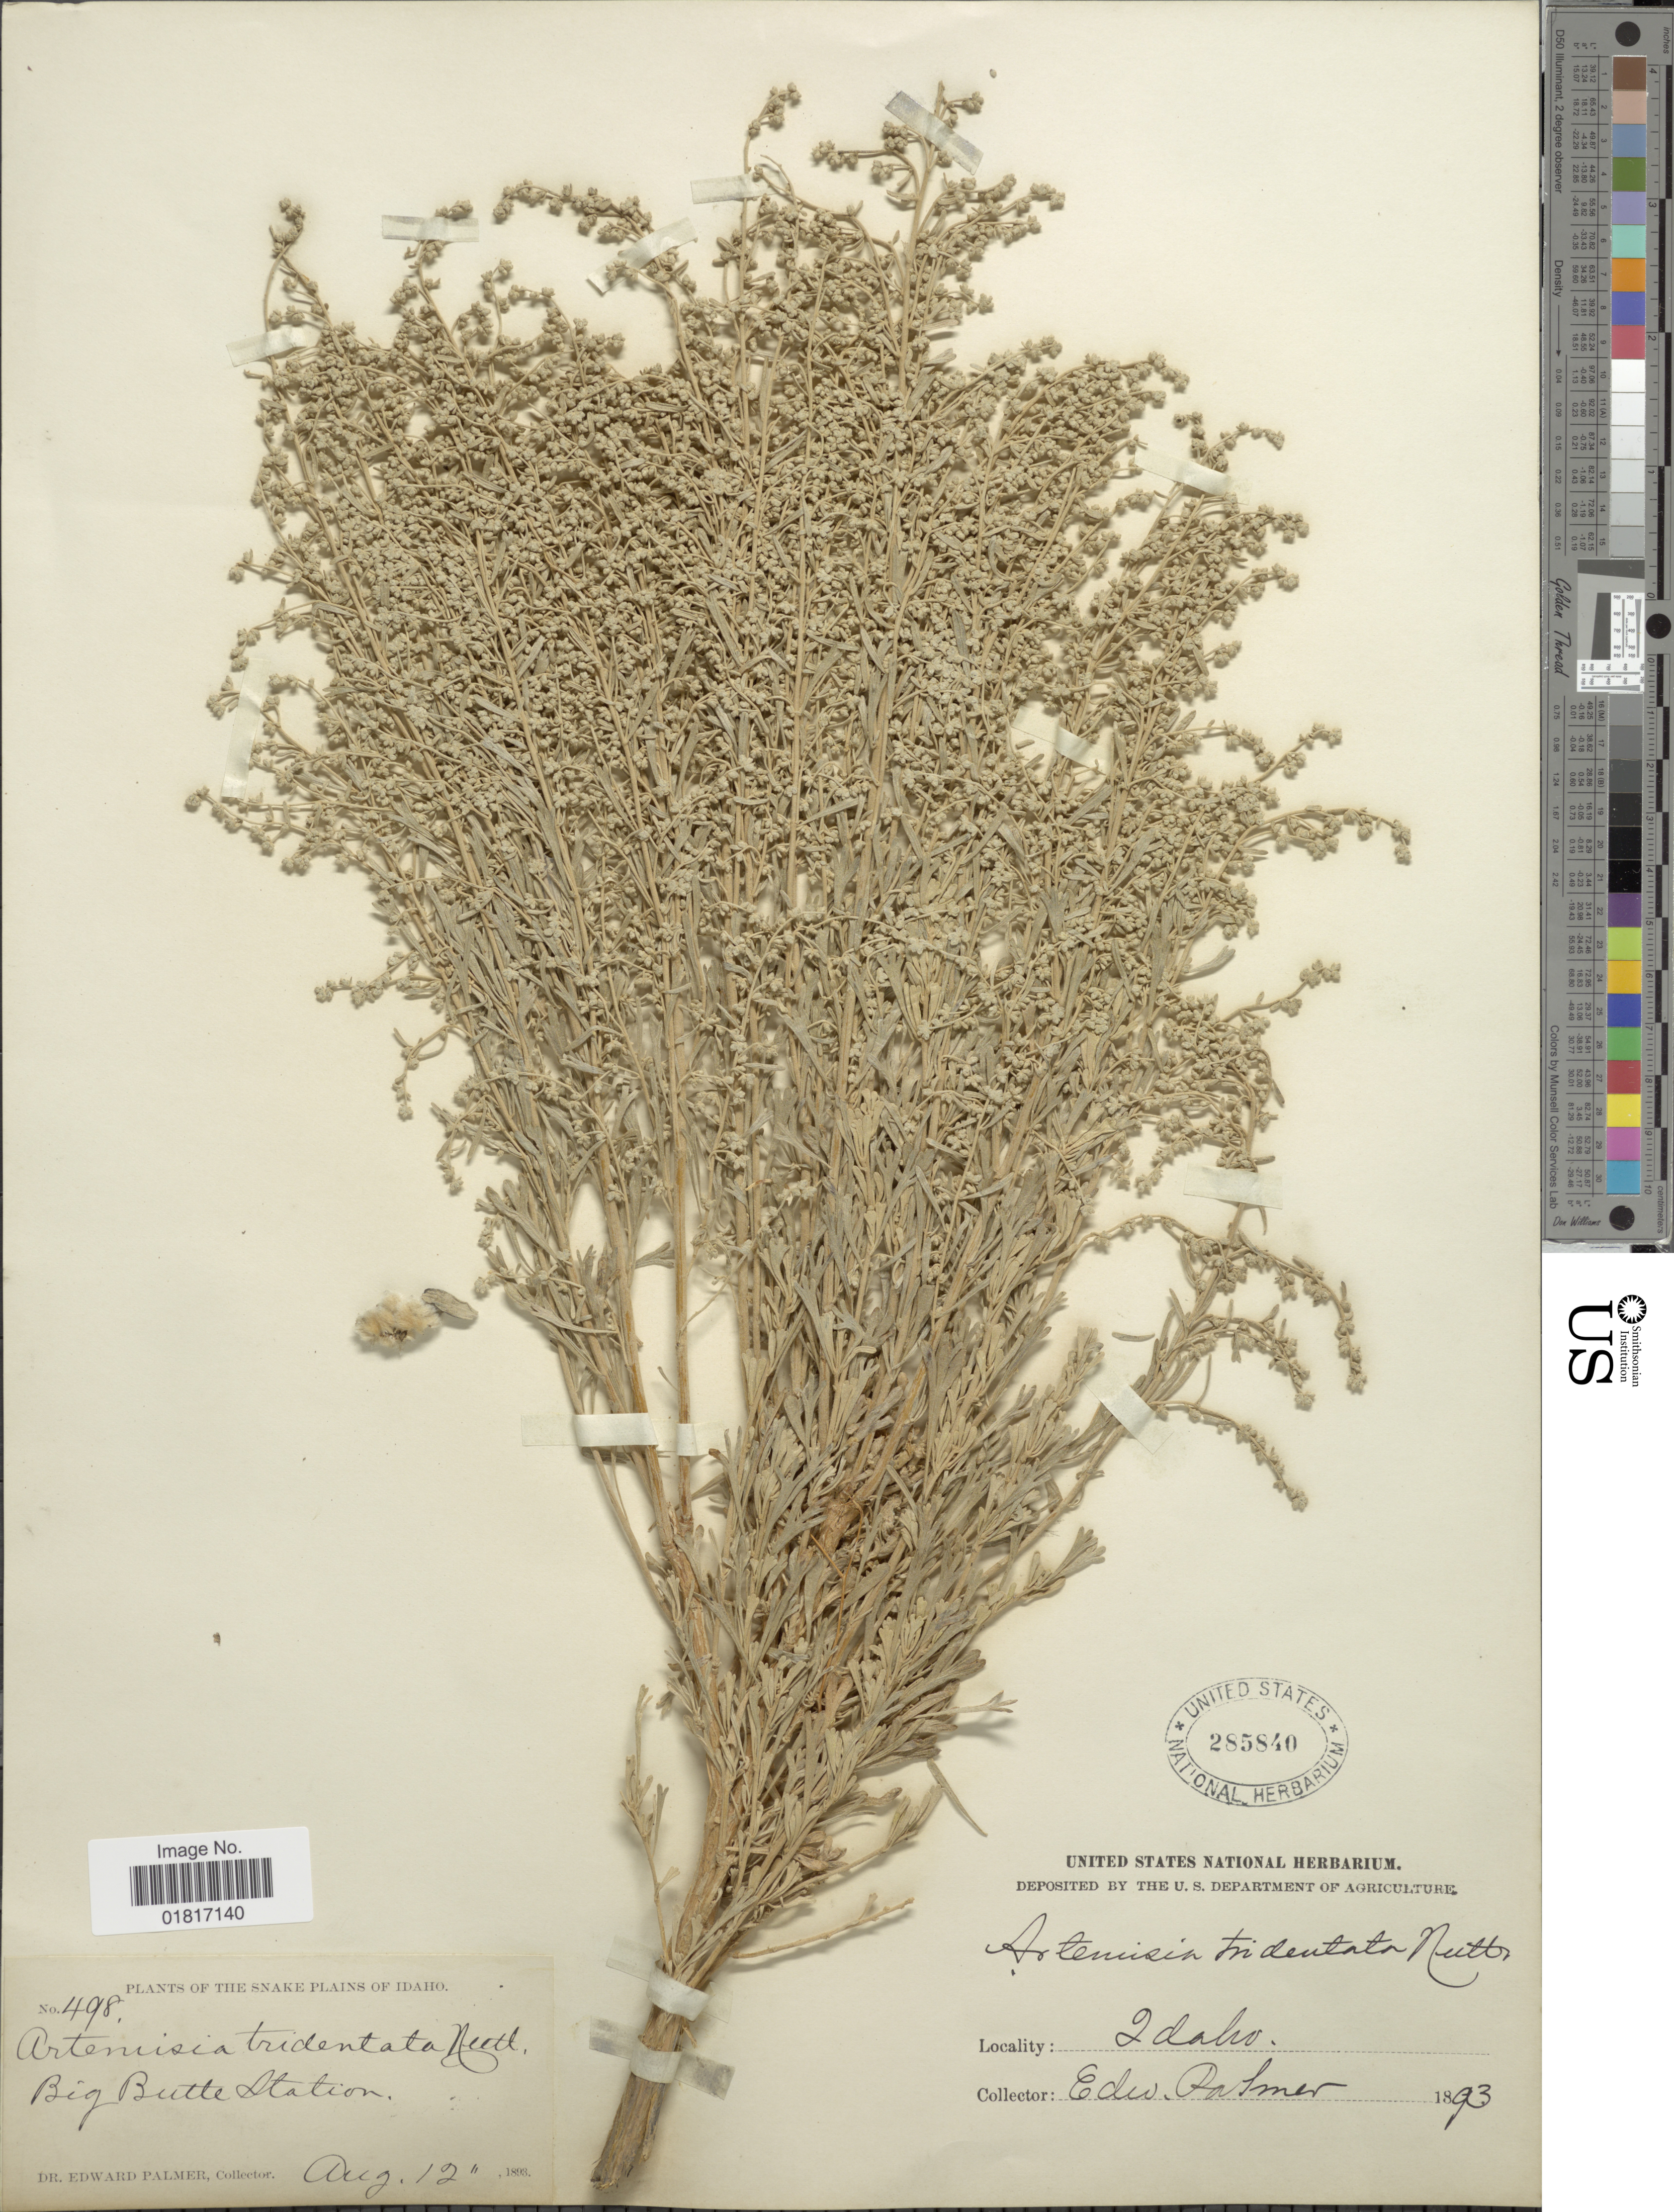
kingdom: Plantae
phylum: Tracheophyta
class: Magnoliopsida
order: Asterales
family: Asteraceae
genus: Artemisia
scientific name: Artemisia tridentata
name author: Nutt.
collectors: E. Palmer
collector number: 498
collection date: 1893-08-12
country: United States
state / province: Idaho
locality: The Snake Plains of Idaho, Big Butte Station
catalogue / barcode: US 285840